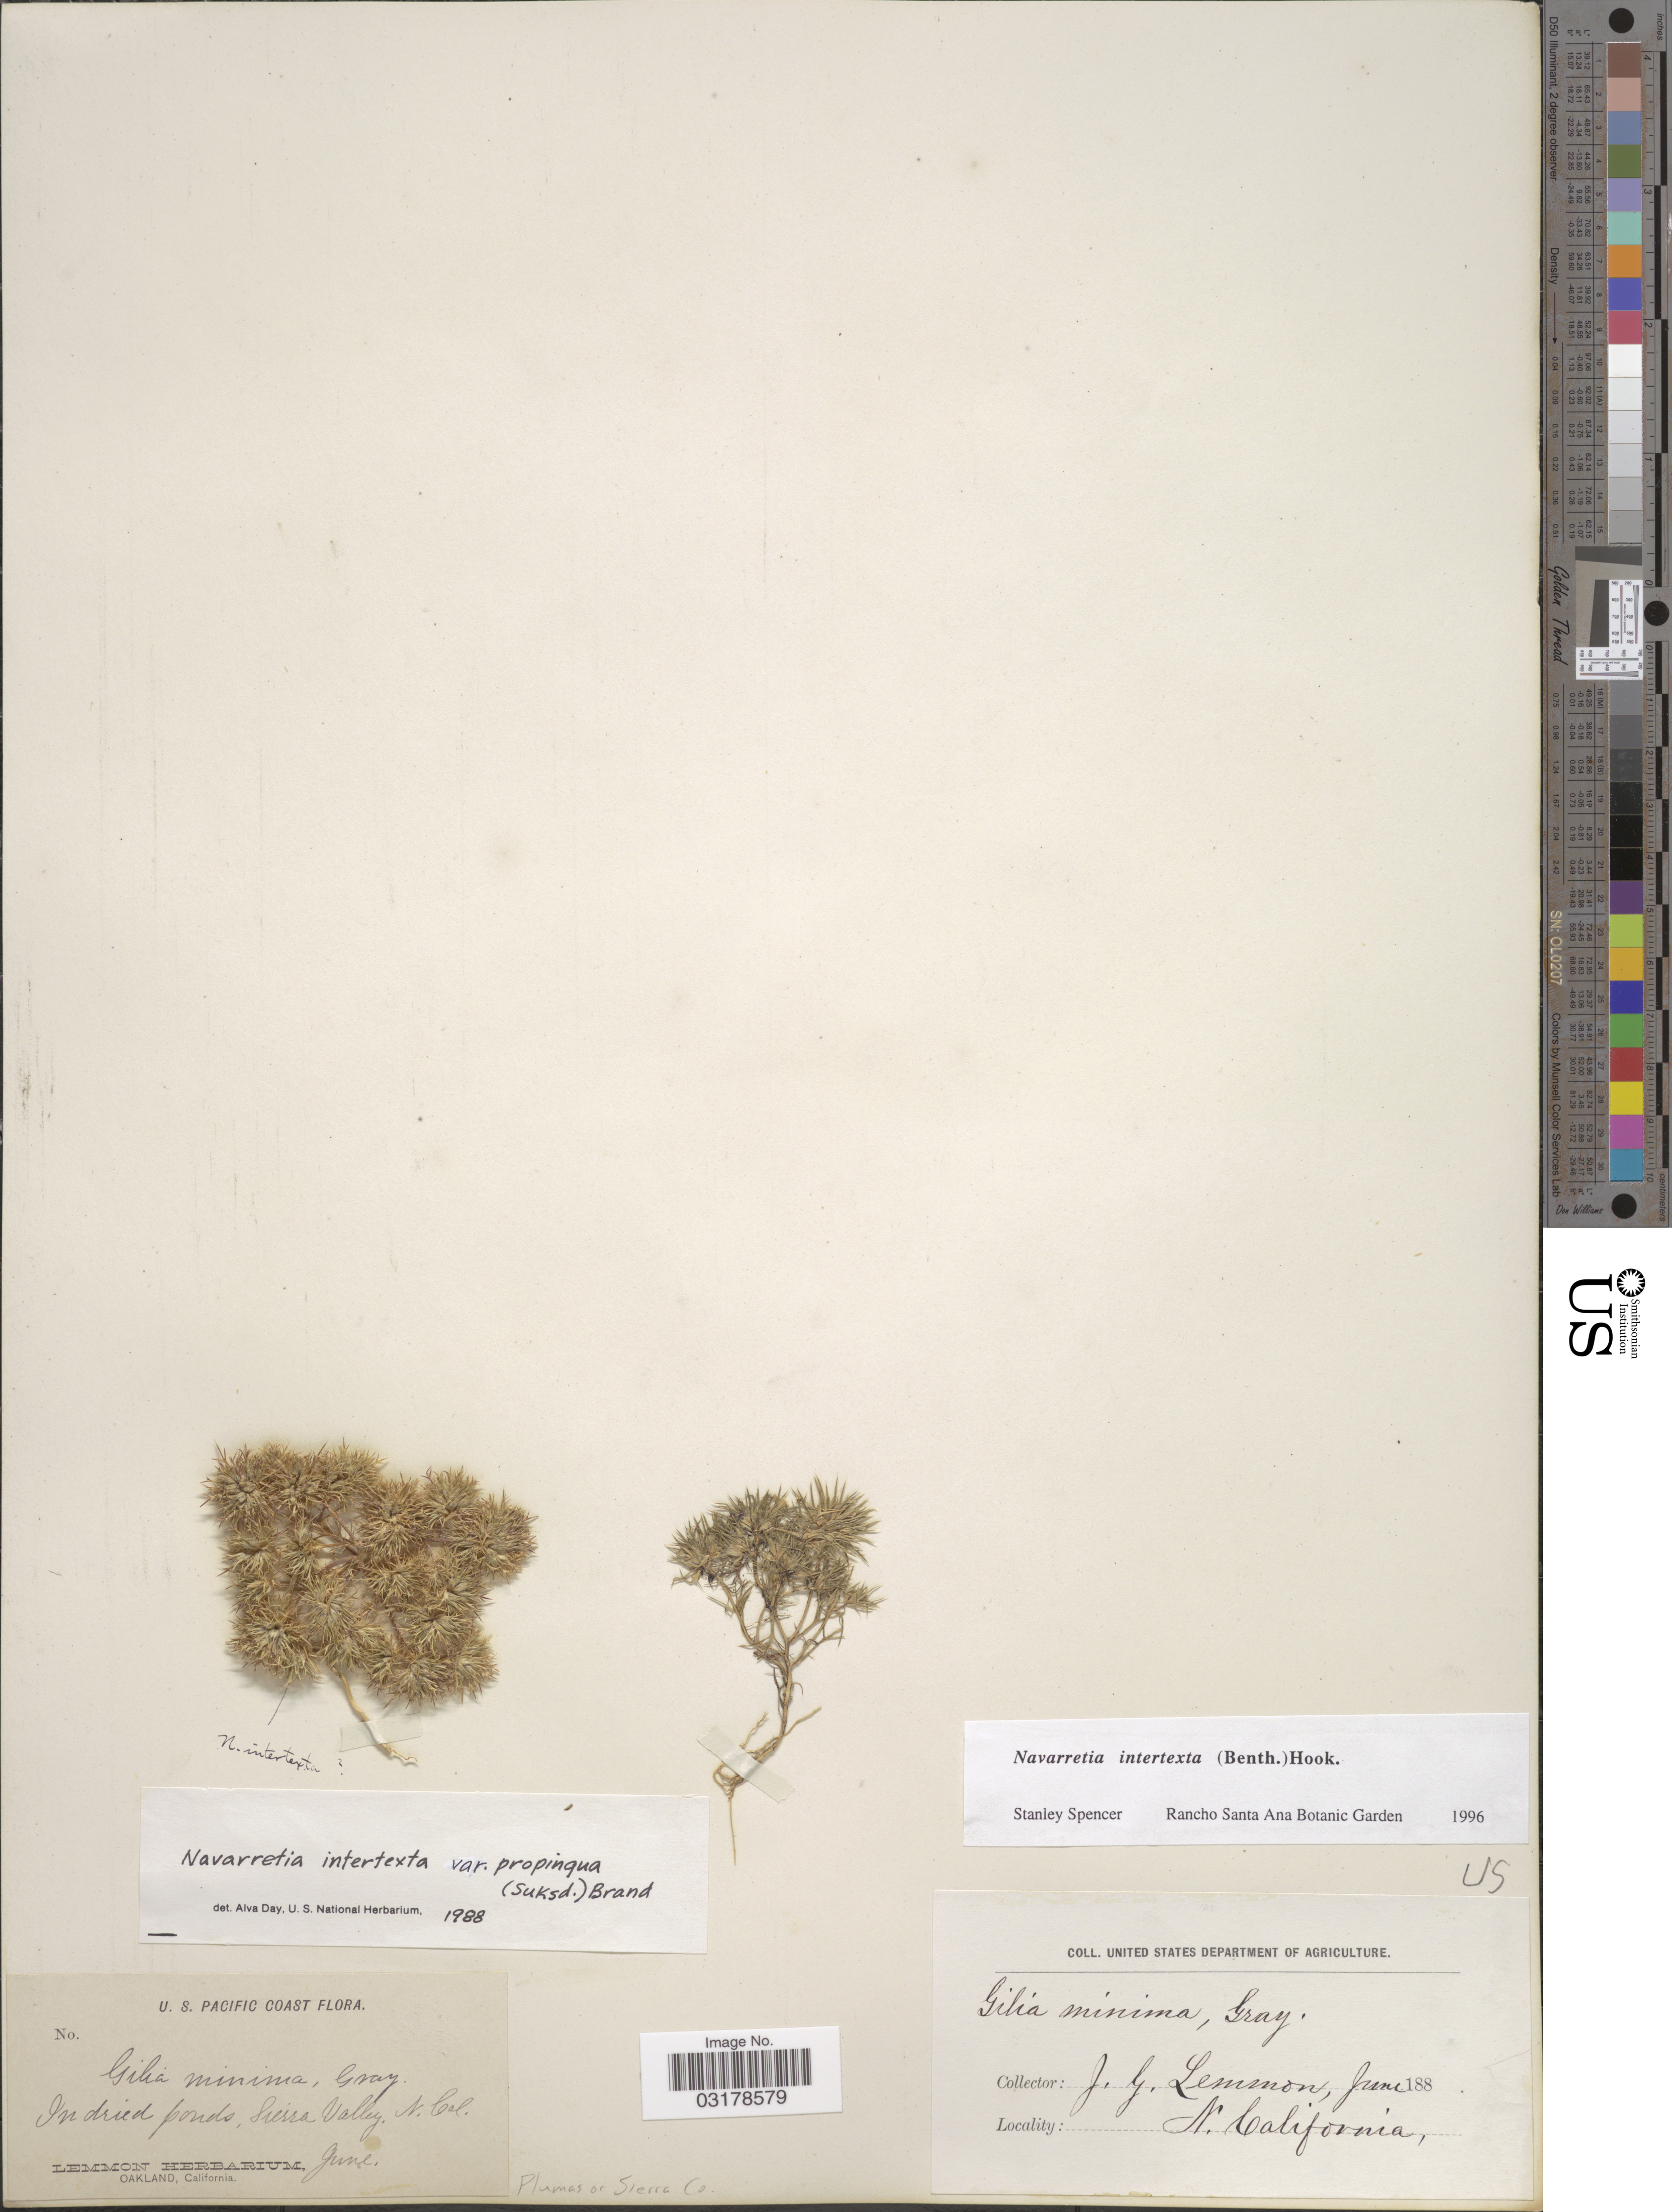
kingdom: Plantae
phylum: Tracheophyta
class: Magnoliopsida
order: Ericales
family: Polemoniaceae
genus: Navarretia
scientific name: Navarretia intertexta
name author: (Benth.) Hook.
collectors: J. Lemmon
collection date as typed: June 188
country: United States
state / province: California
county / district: Sierra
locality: N. California. U.S. Pacific Coast. Sierra Valley. Plumas or Sierra Co.